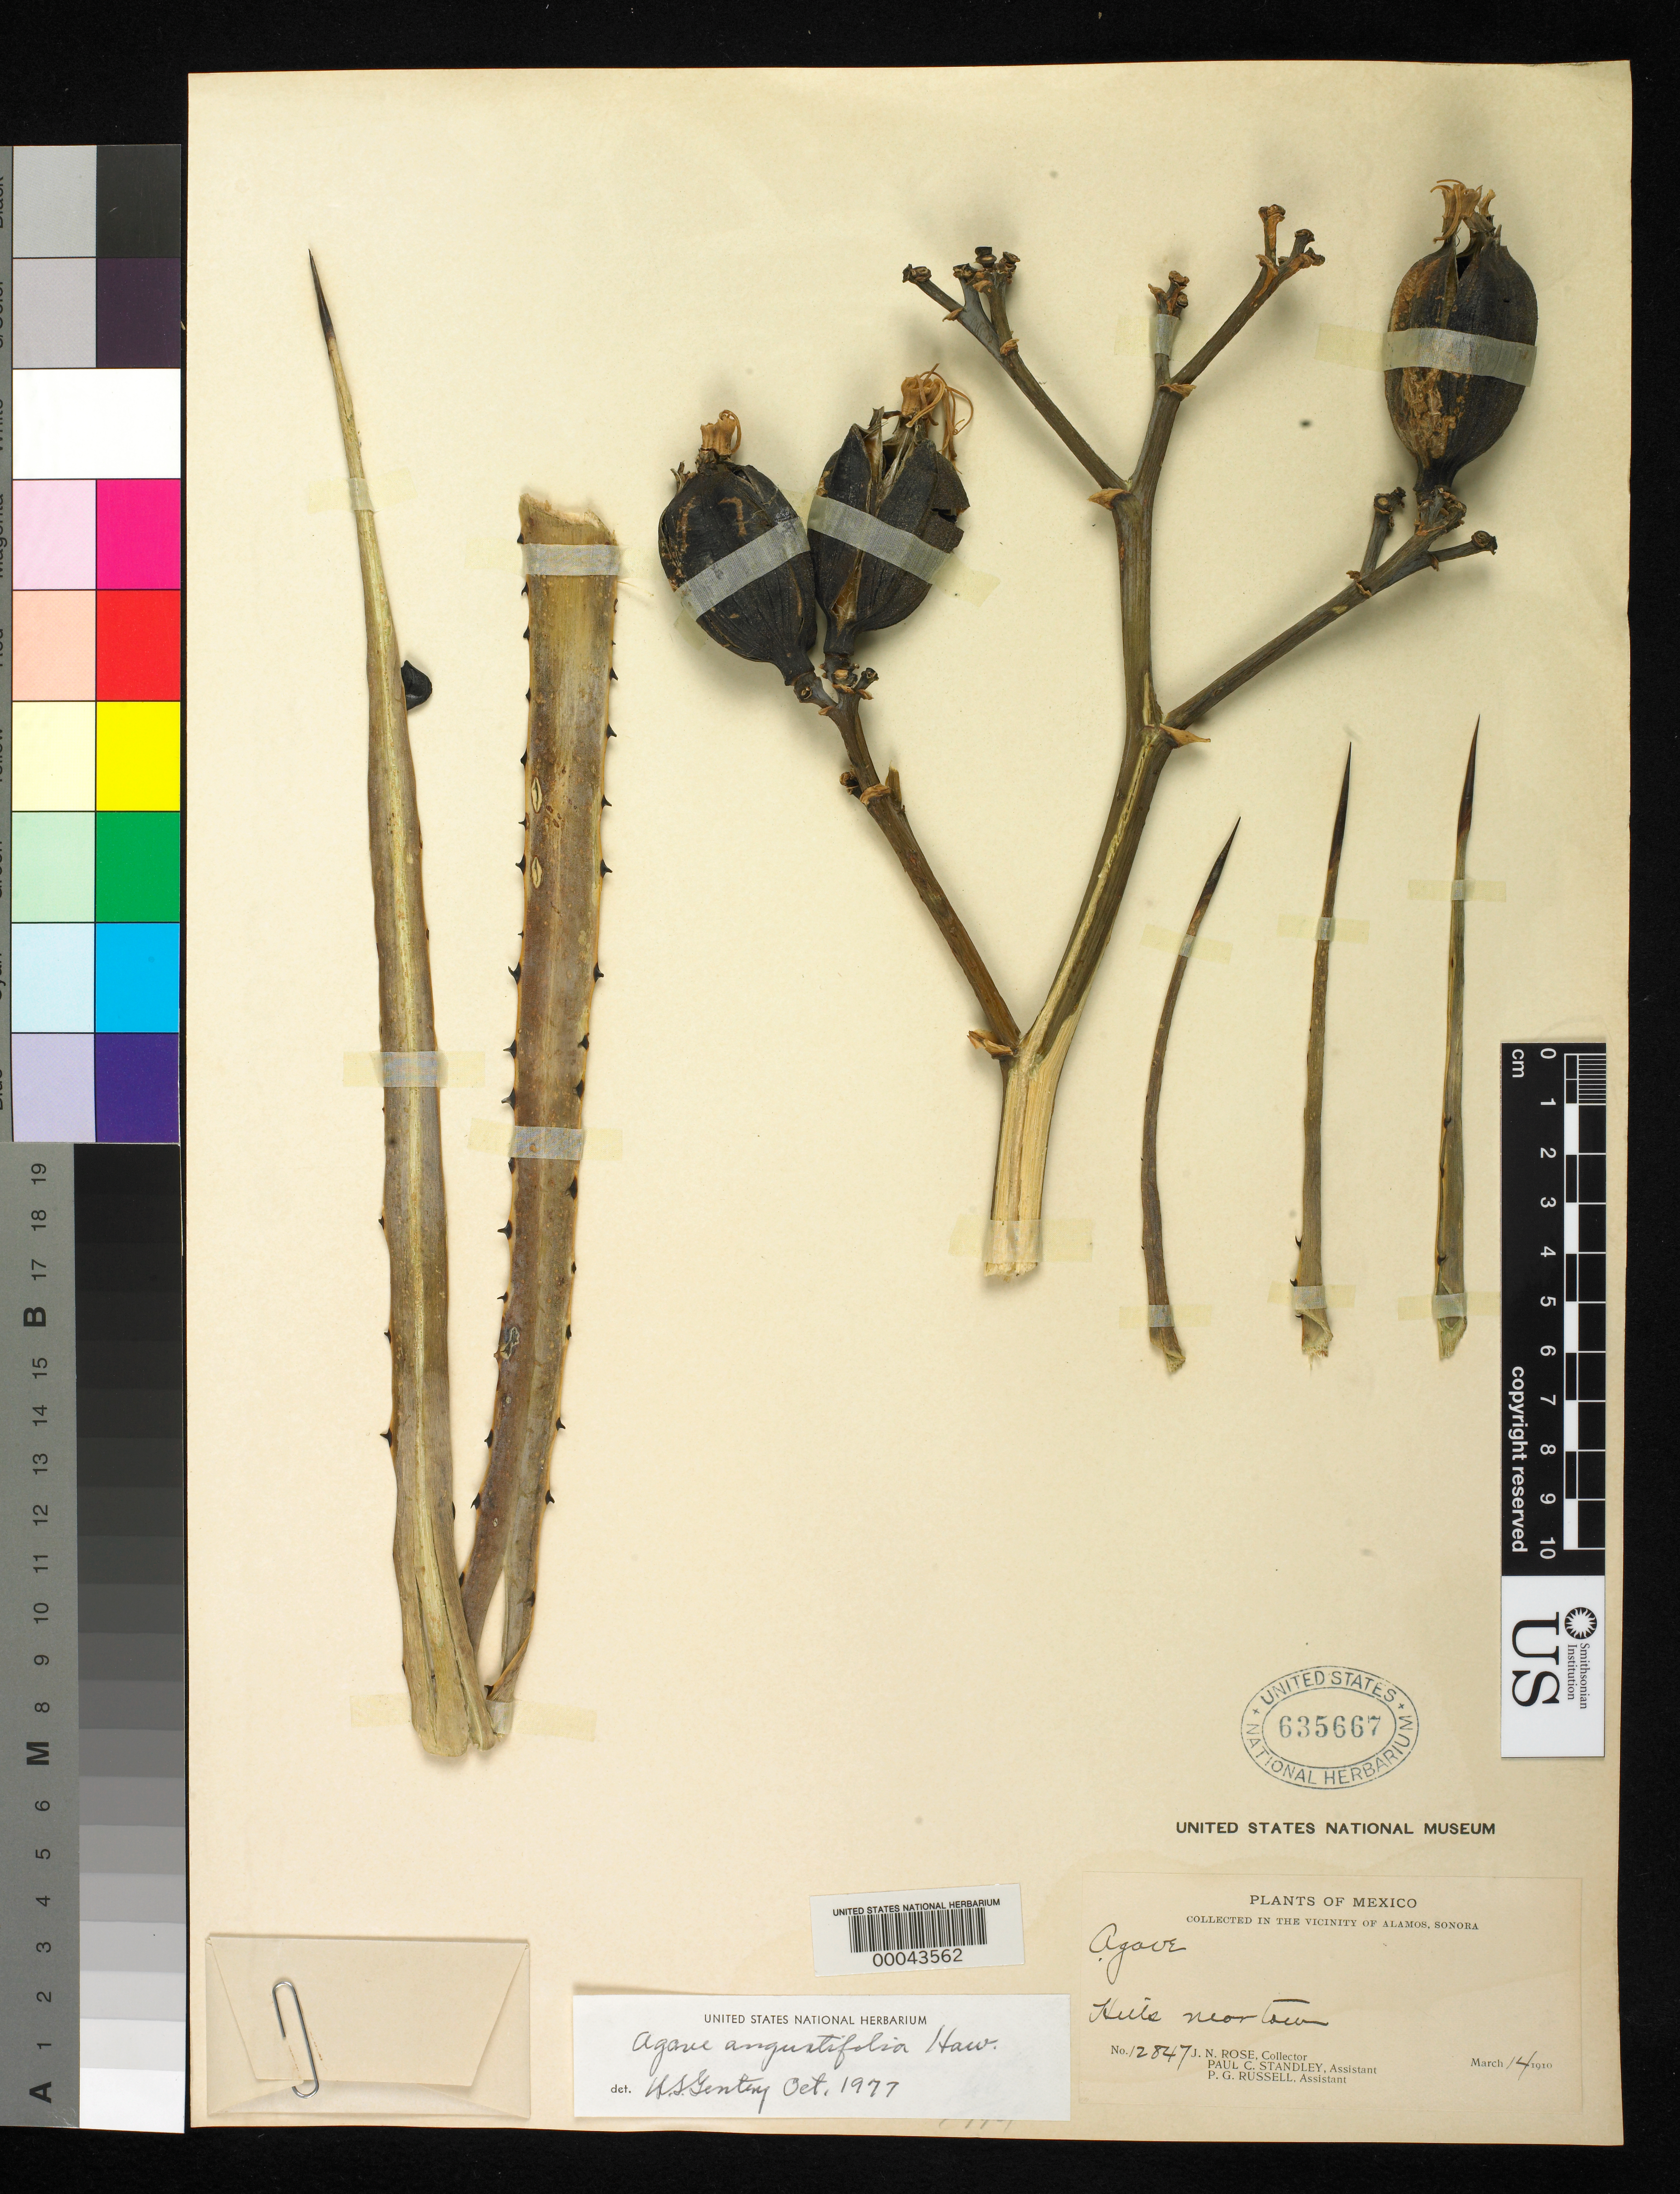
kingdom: Plantae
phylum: Tracheophyta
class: Liliopsida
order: Asparagales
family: Asparagaceae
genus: Agave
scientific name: Agave angustifolia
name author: Haw.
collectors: J. N. Rose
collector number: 12847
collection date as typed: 14 Mar 1910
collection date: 1910-03-14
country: Mexico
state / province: Sonora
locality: Alamos; hills near town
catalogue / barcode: US 635667